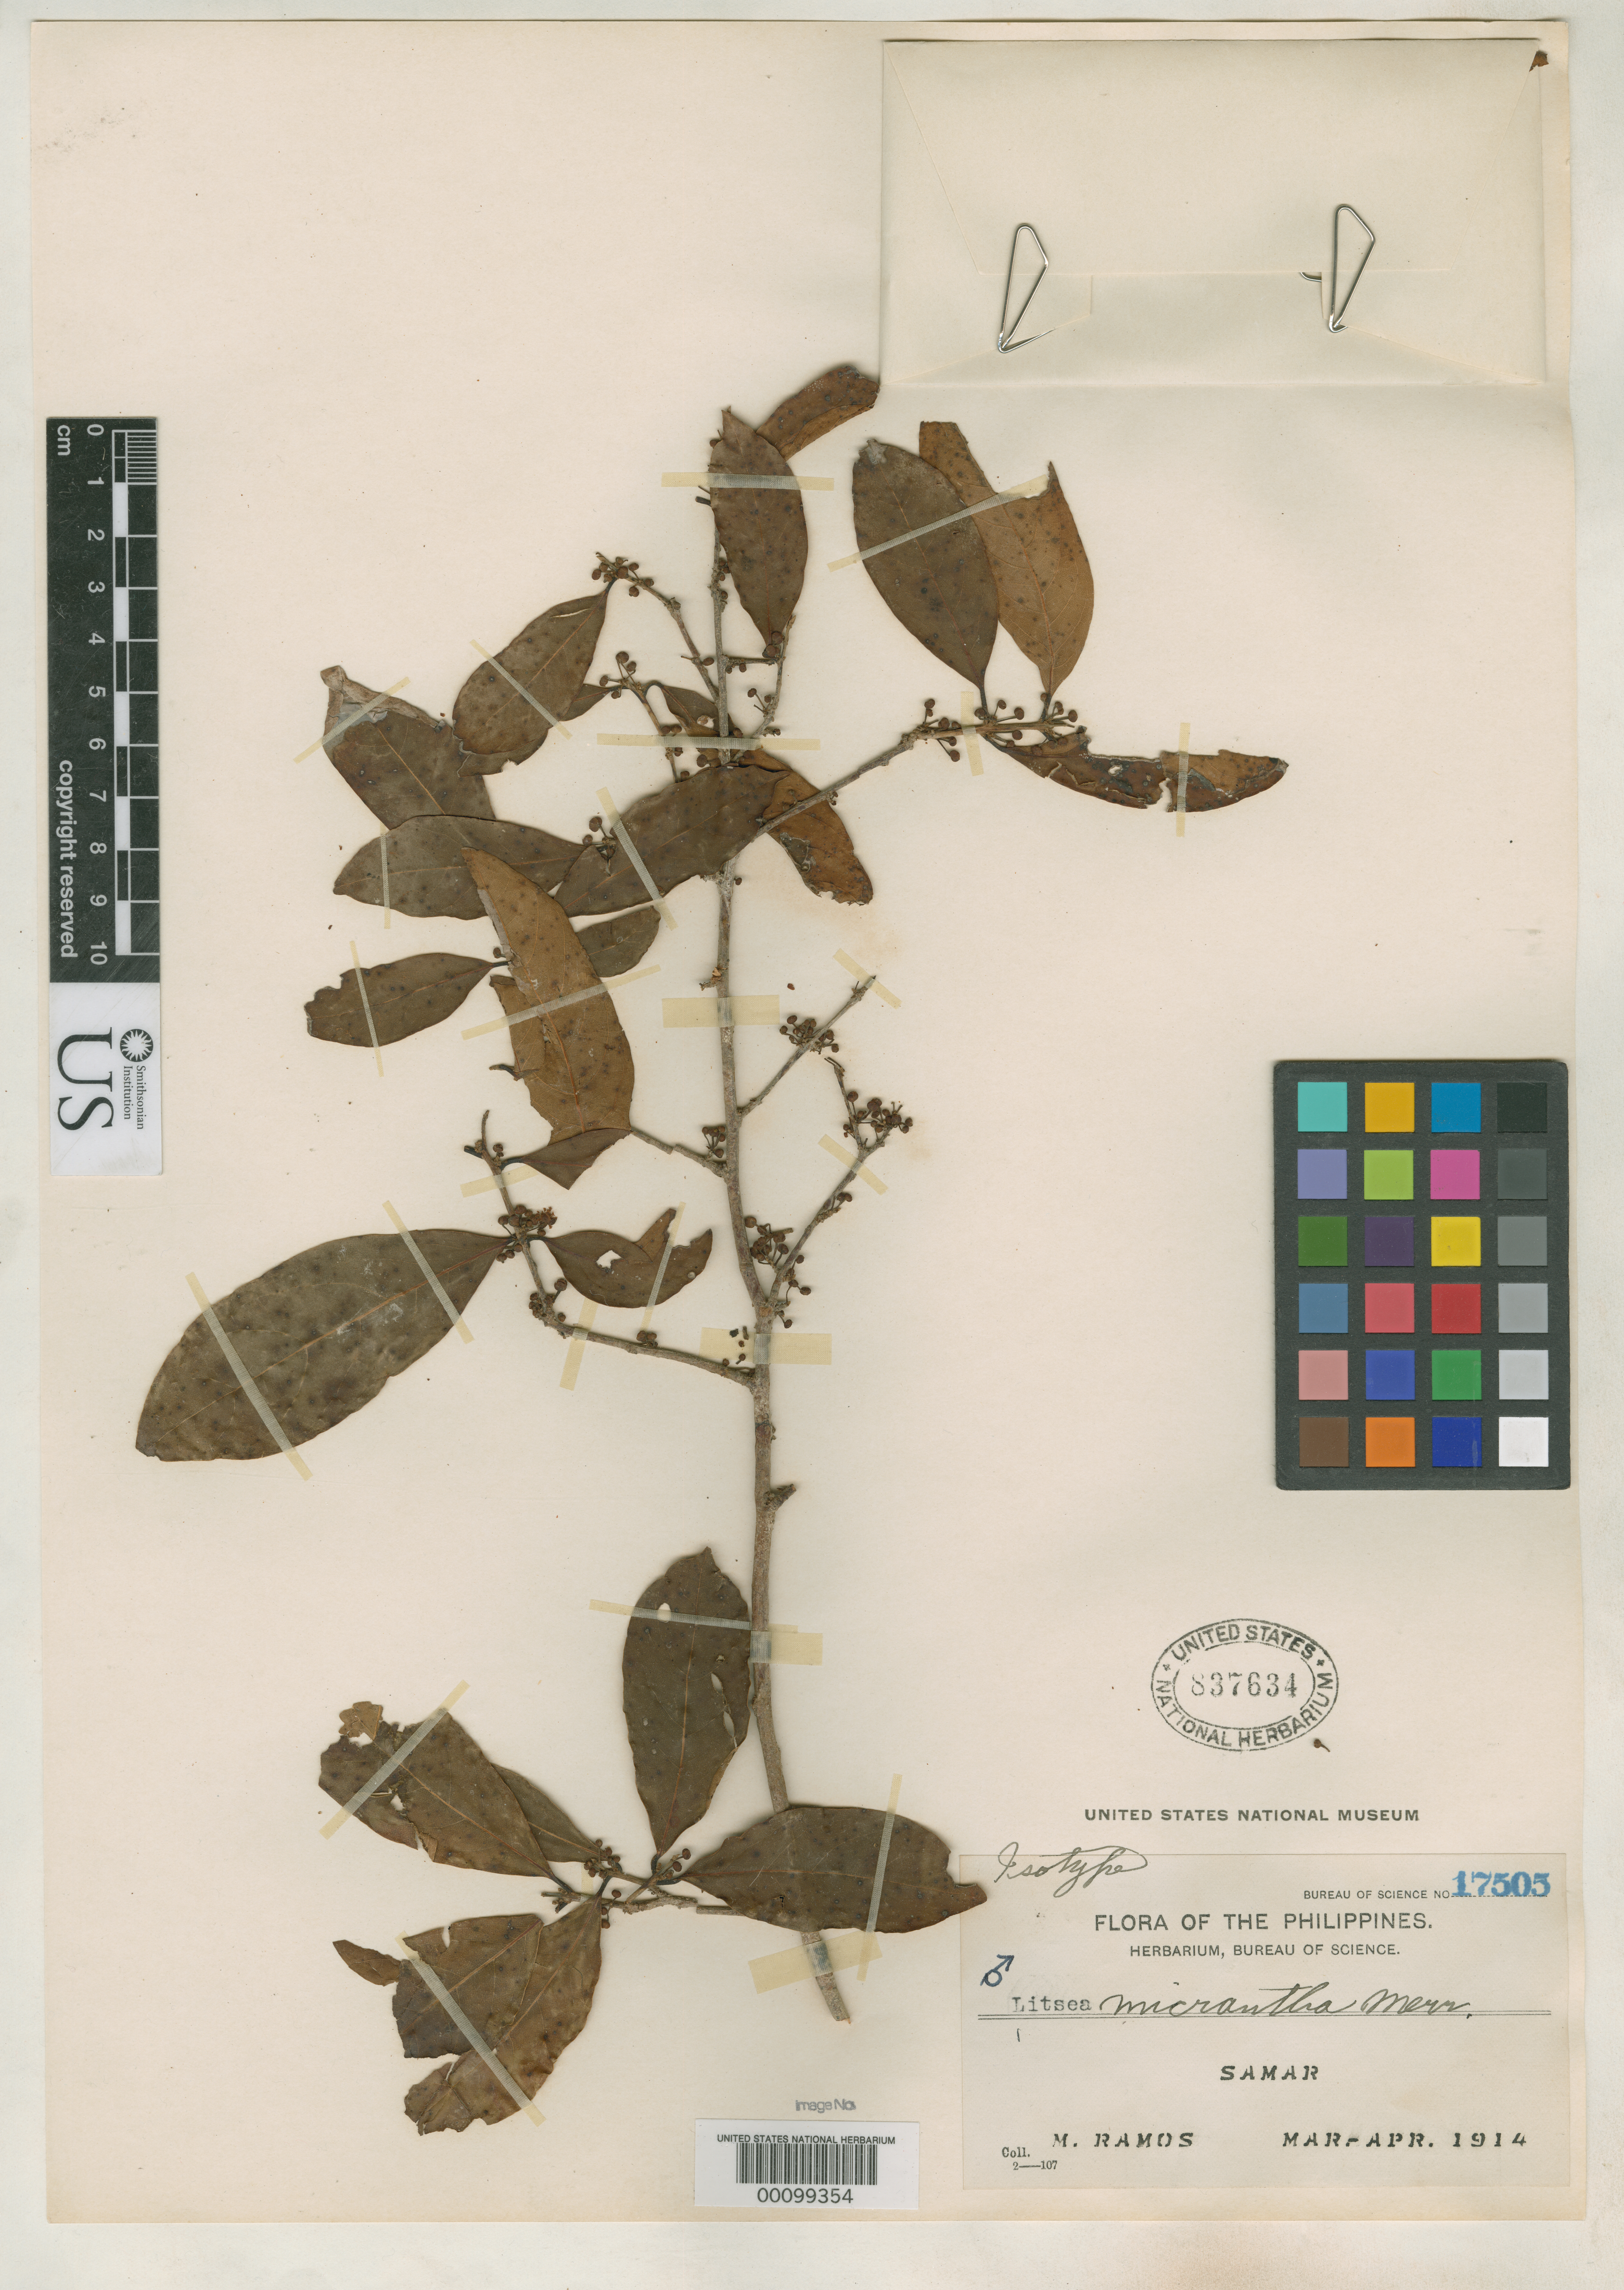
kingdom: Plantae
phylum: Tracheophyta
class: Magnoliopsida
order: Laurales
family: Lauraceae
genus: Litsea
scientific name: Litsea micrantha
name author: Merr.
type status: Isotype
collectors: M. Ramos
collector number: Bur. Sci. 17505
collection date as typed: Mar 1914 to -- Apr 1914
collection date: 1914-03/1914-04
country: Philippines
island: Samar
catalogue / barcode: US 837634